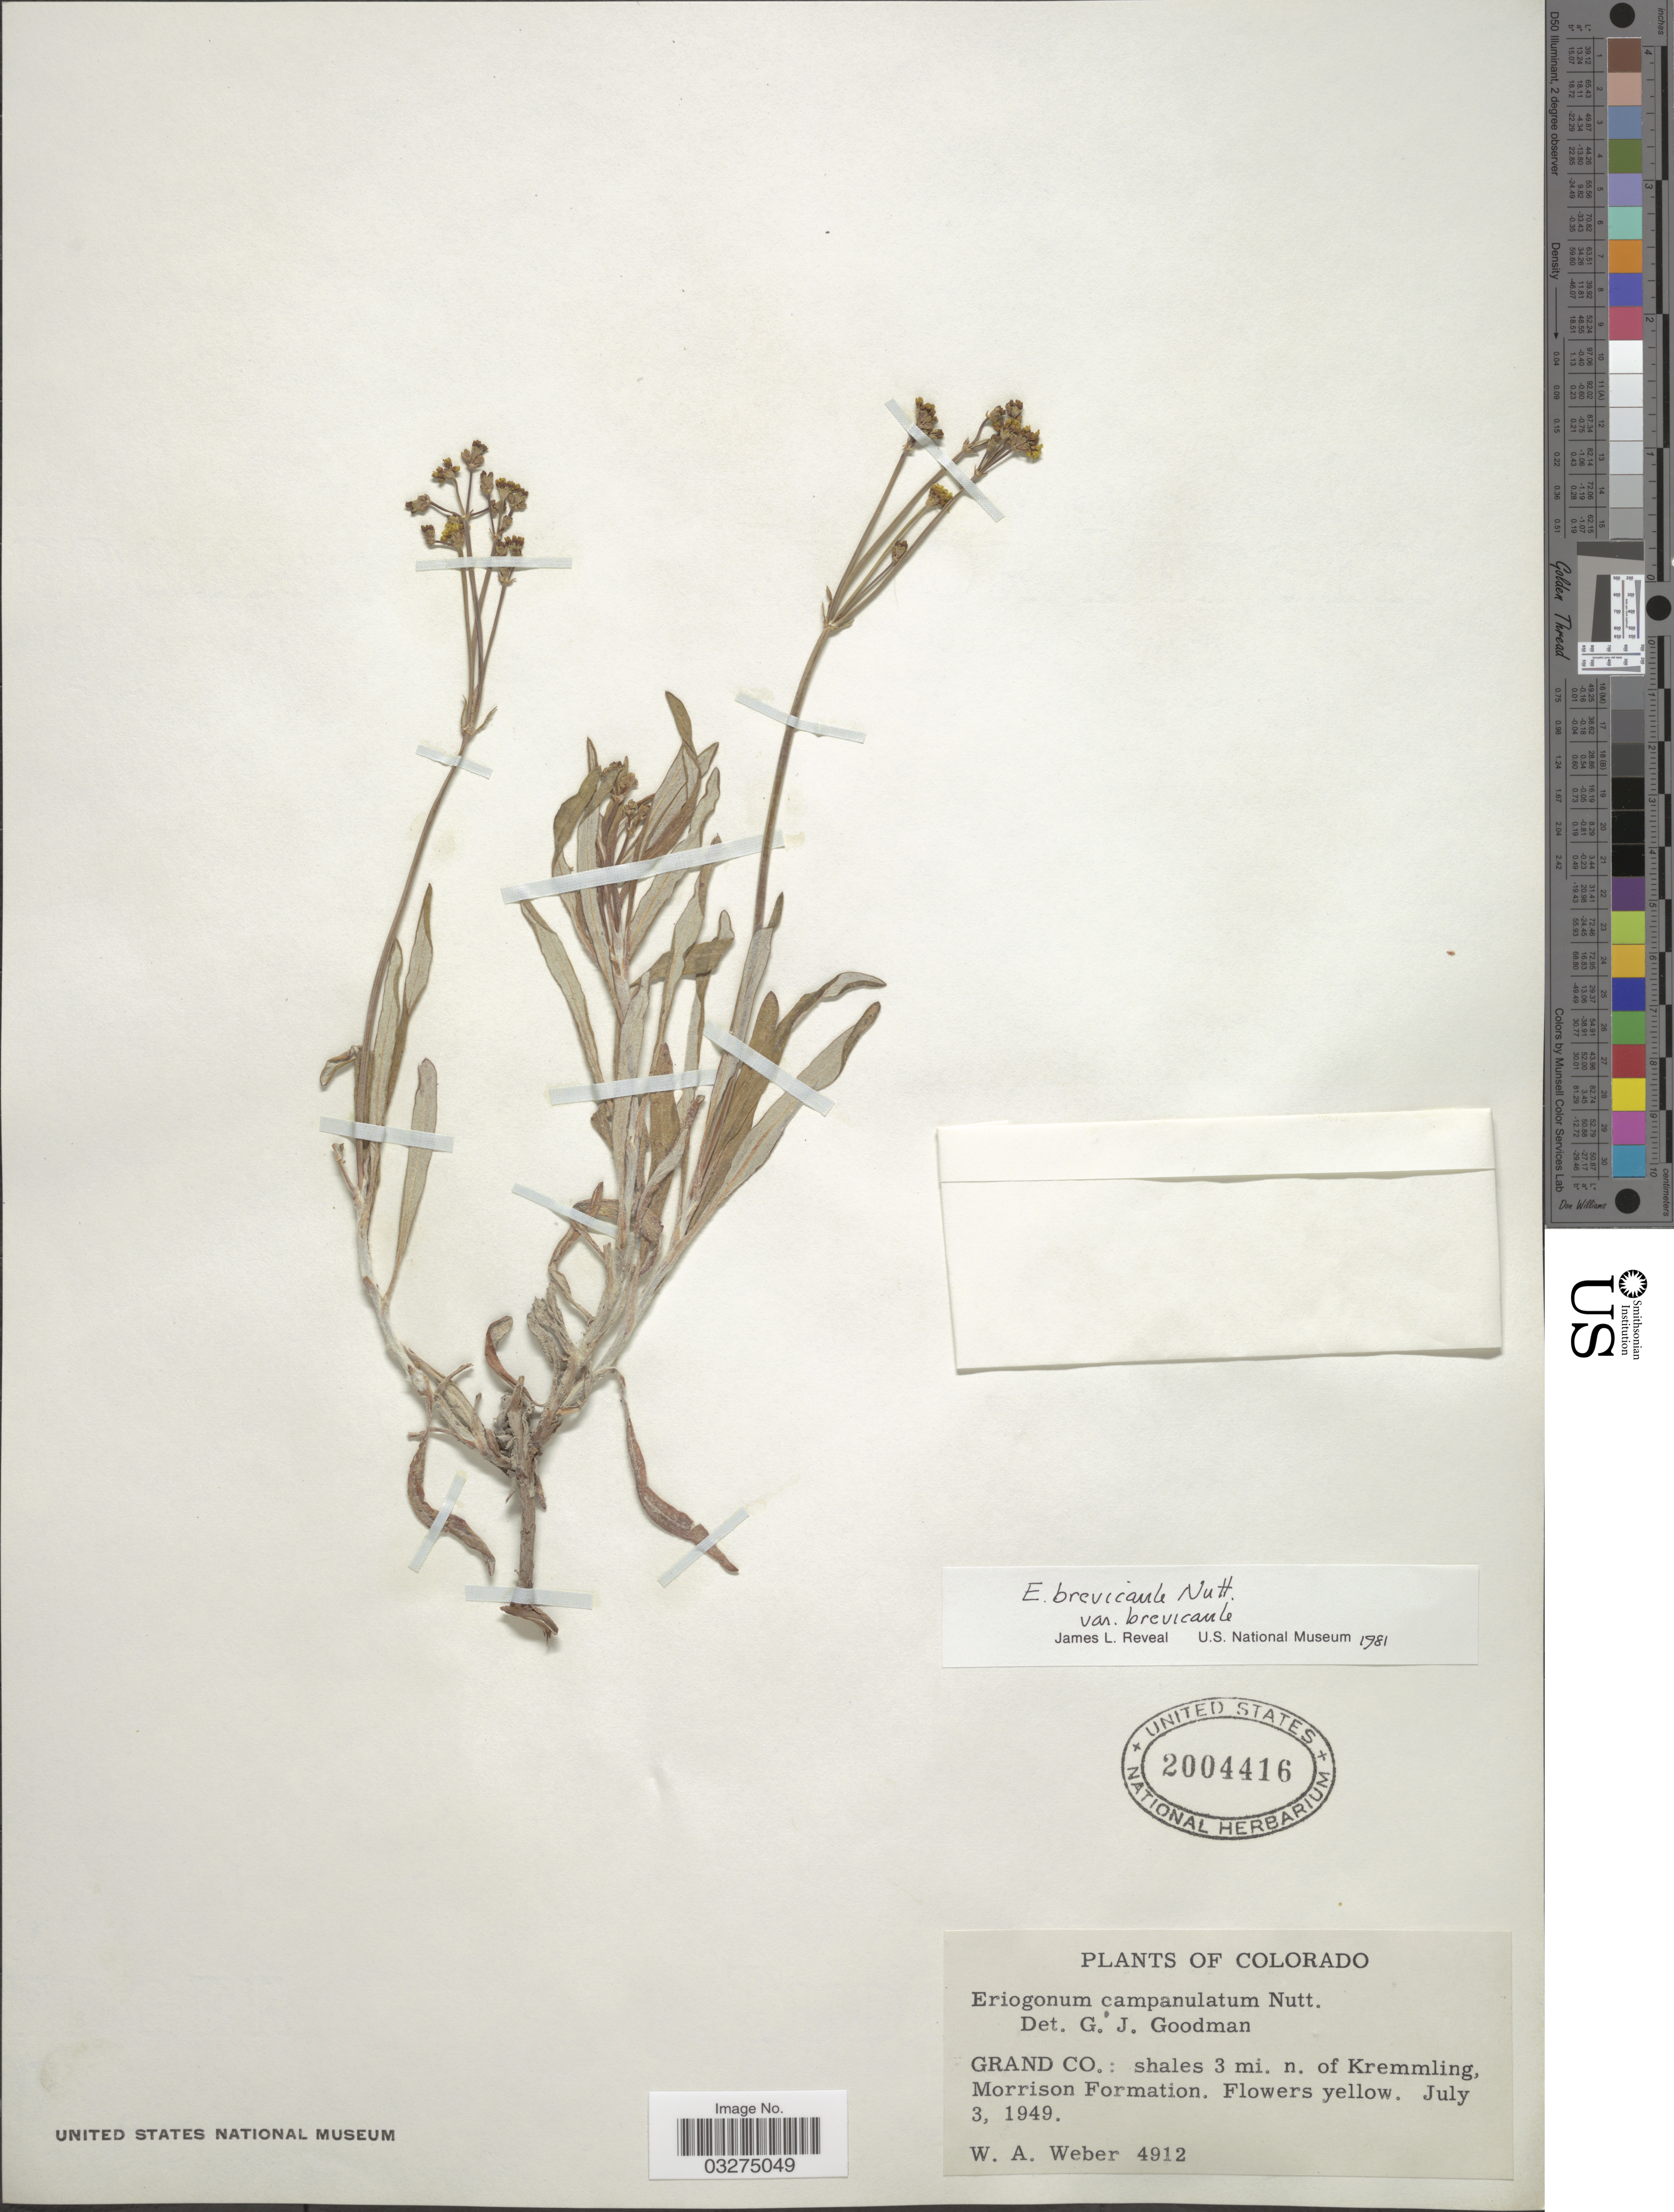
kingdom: Plantae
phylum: Tracheophyta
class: Magnoliopsida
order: Caryophyllales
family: Polygonaceae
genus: Eriogonum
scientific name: Eriogonum brevicaule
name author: Nutt.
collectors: W. A. Weber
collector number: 4912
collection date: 1949-07-03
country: United States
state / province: Colorado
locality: Grand Co.: shales 3 mi. n. of Kremmling, Morrison Formation.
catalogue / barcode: US 2004416